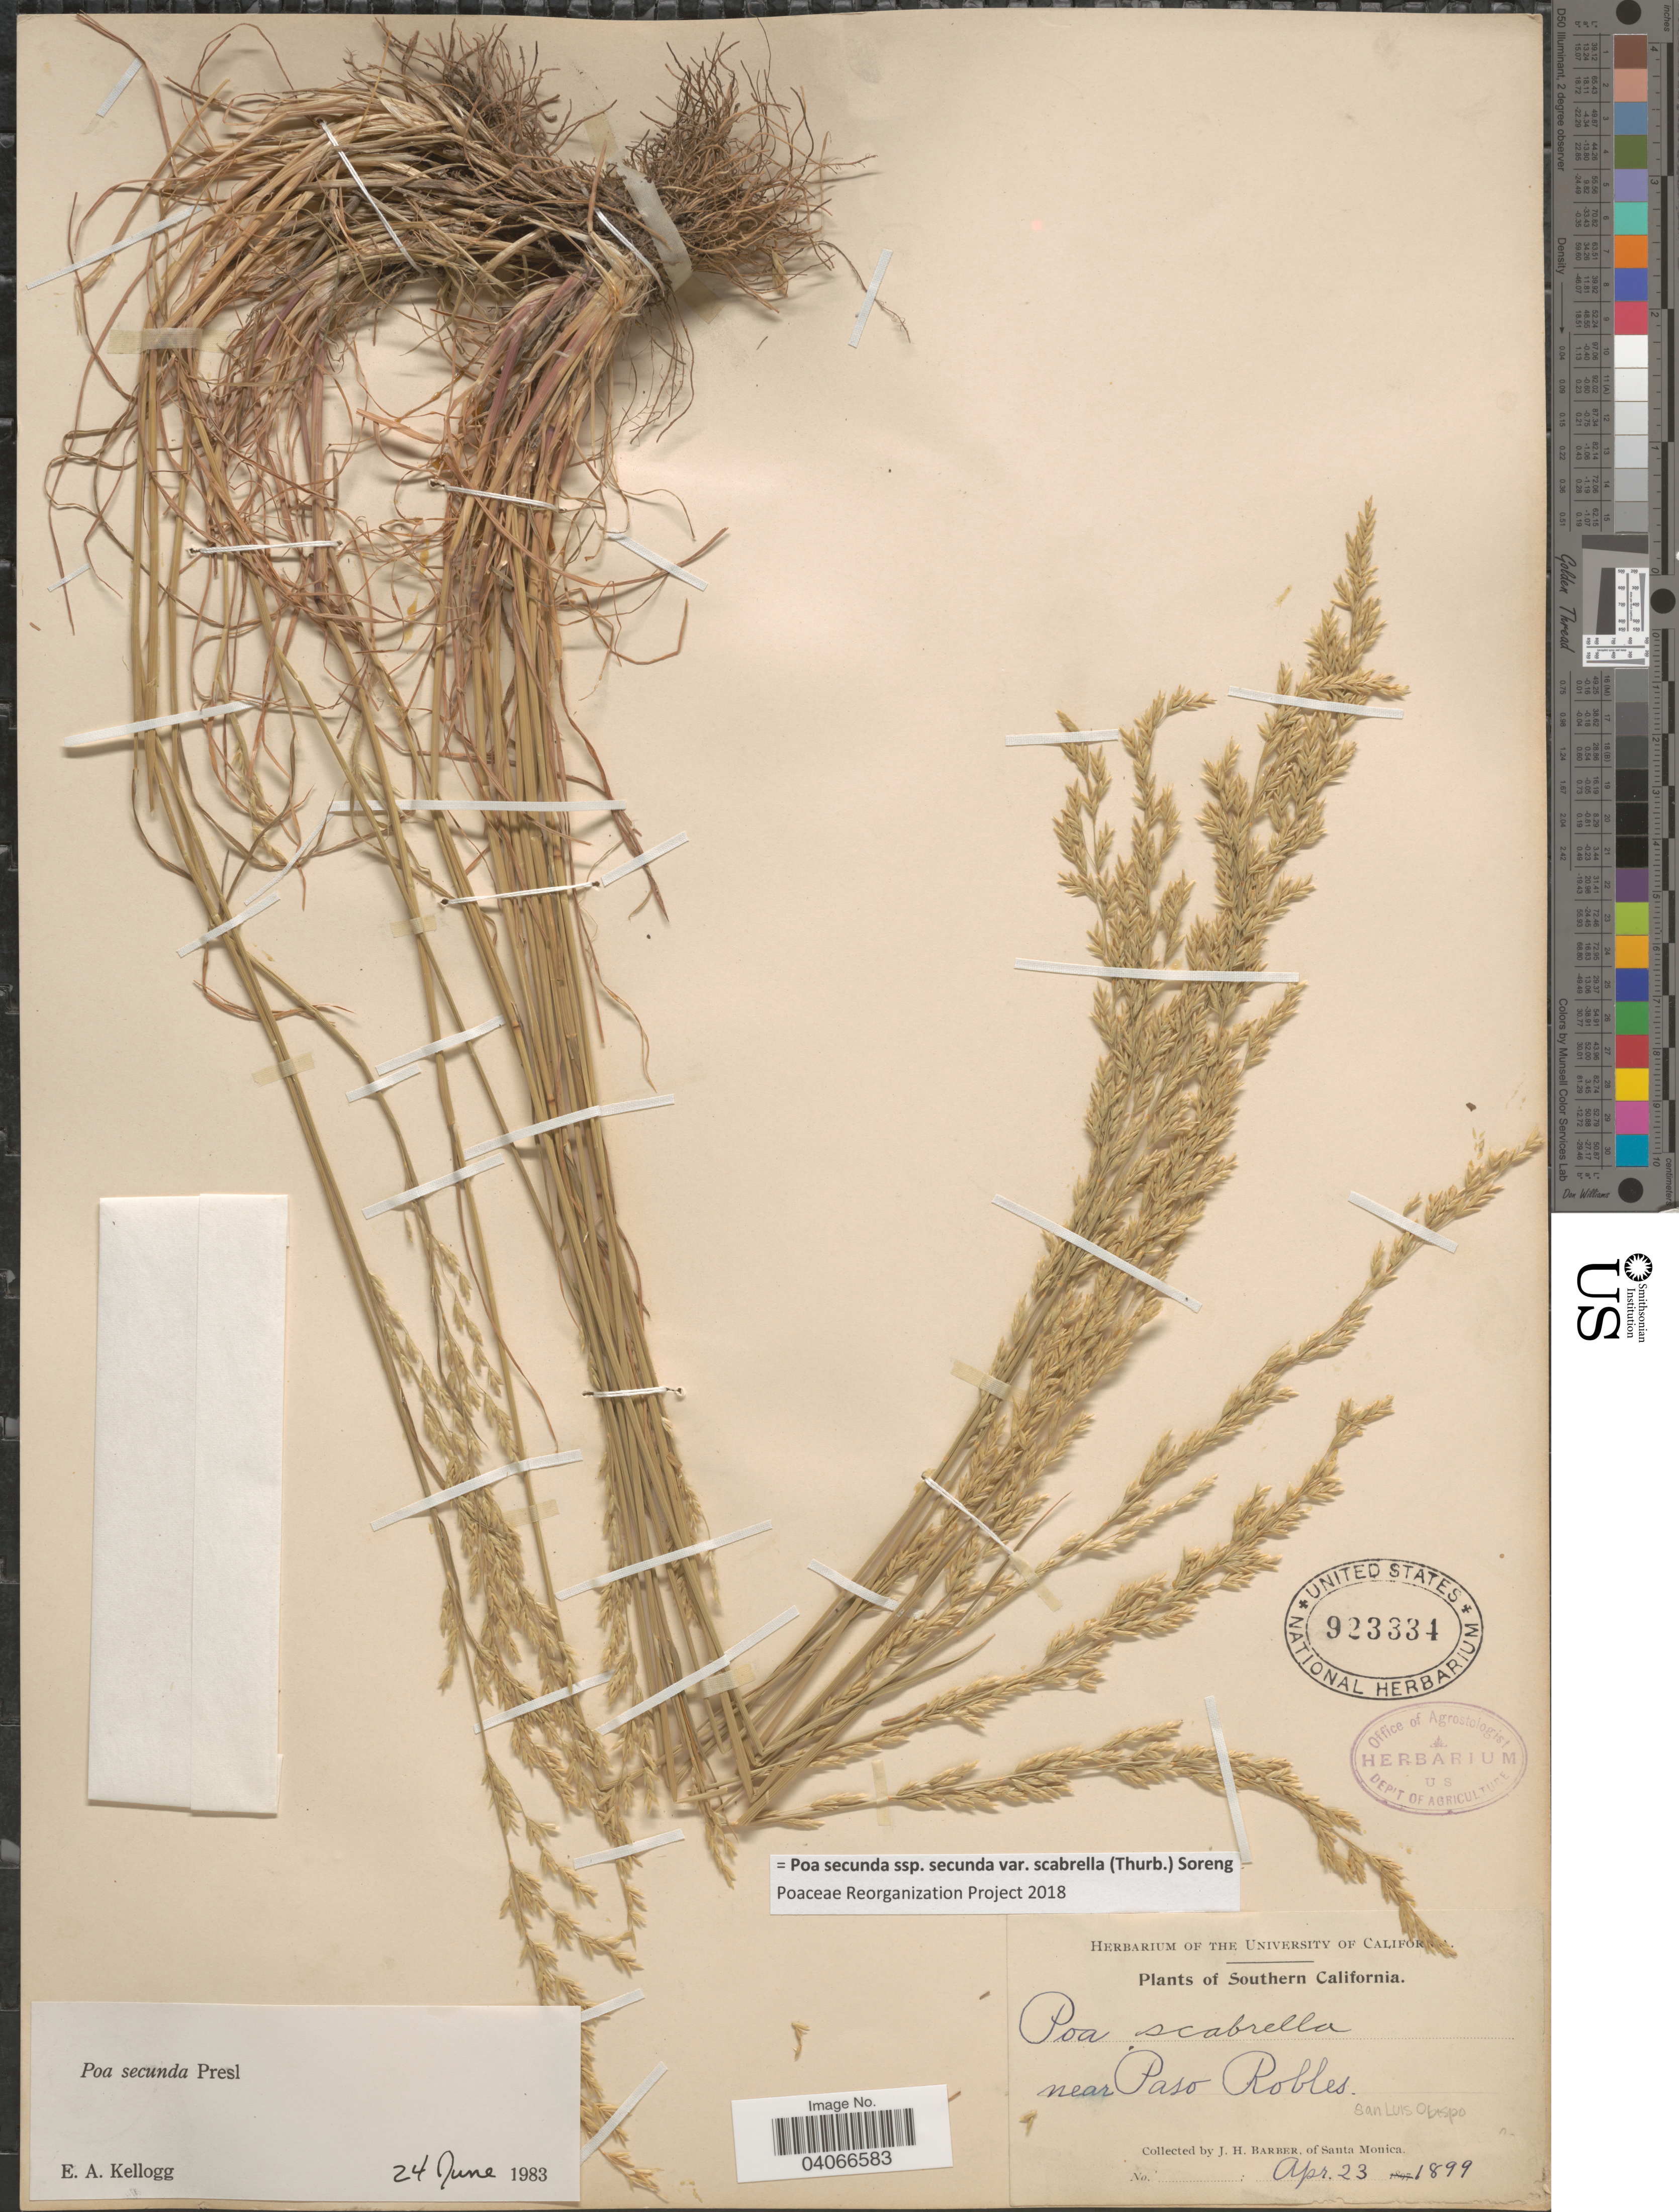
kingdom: Plantae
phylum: Tracheophyta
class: Liliopsida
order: Poales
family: Poaceae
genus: Poa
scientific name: Poa secunda subsp. secunda var. scabrella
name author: (Thurb.) Soreng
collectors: J. Barber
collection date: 1899-04-23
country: United States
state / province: California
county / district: San Luis Obispo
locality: Southern California. Near Paso Robles. San Luis Obispo.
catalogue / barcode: US 923334